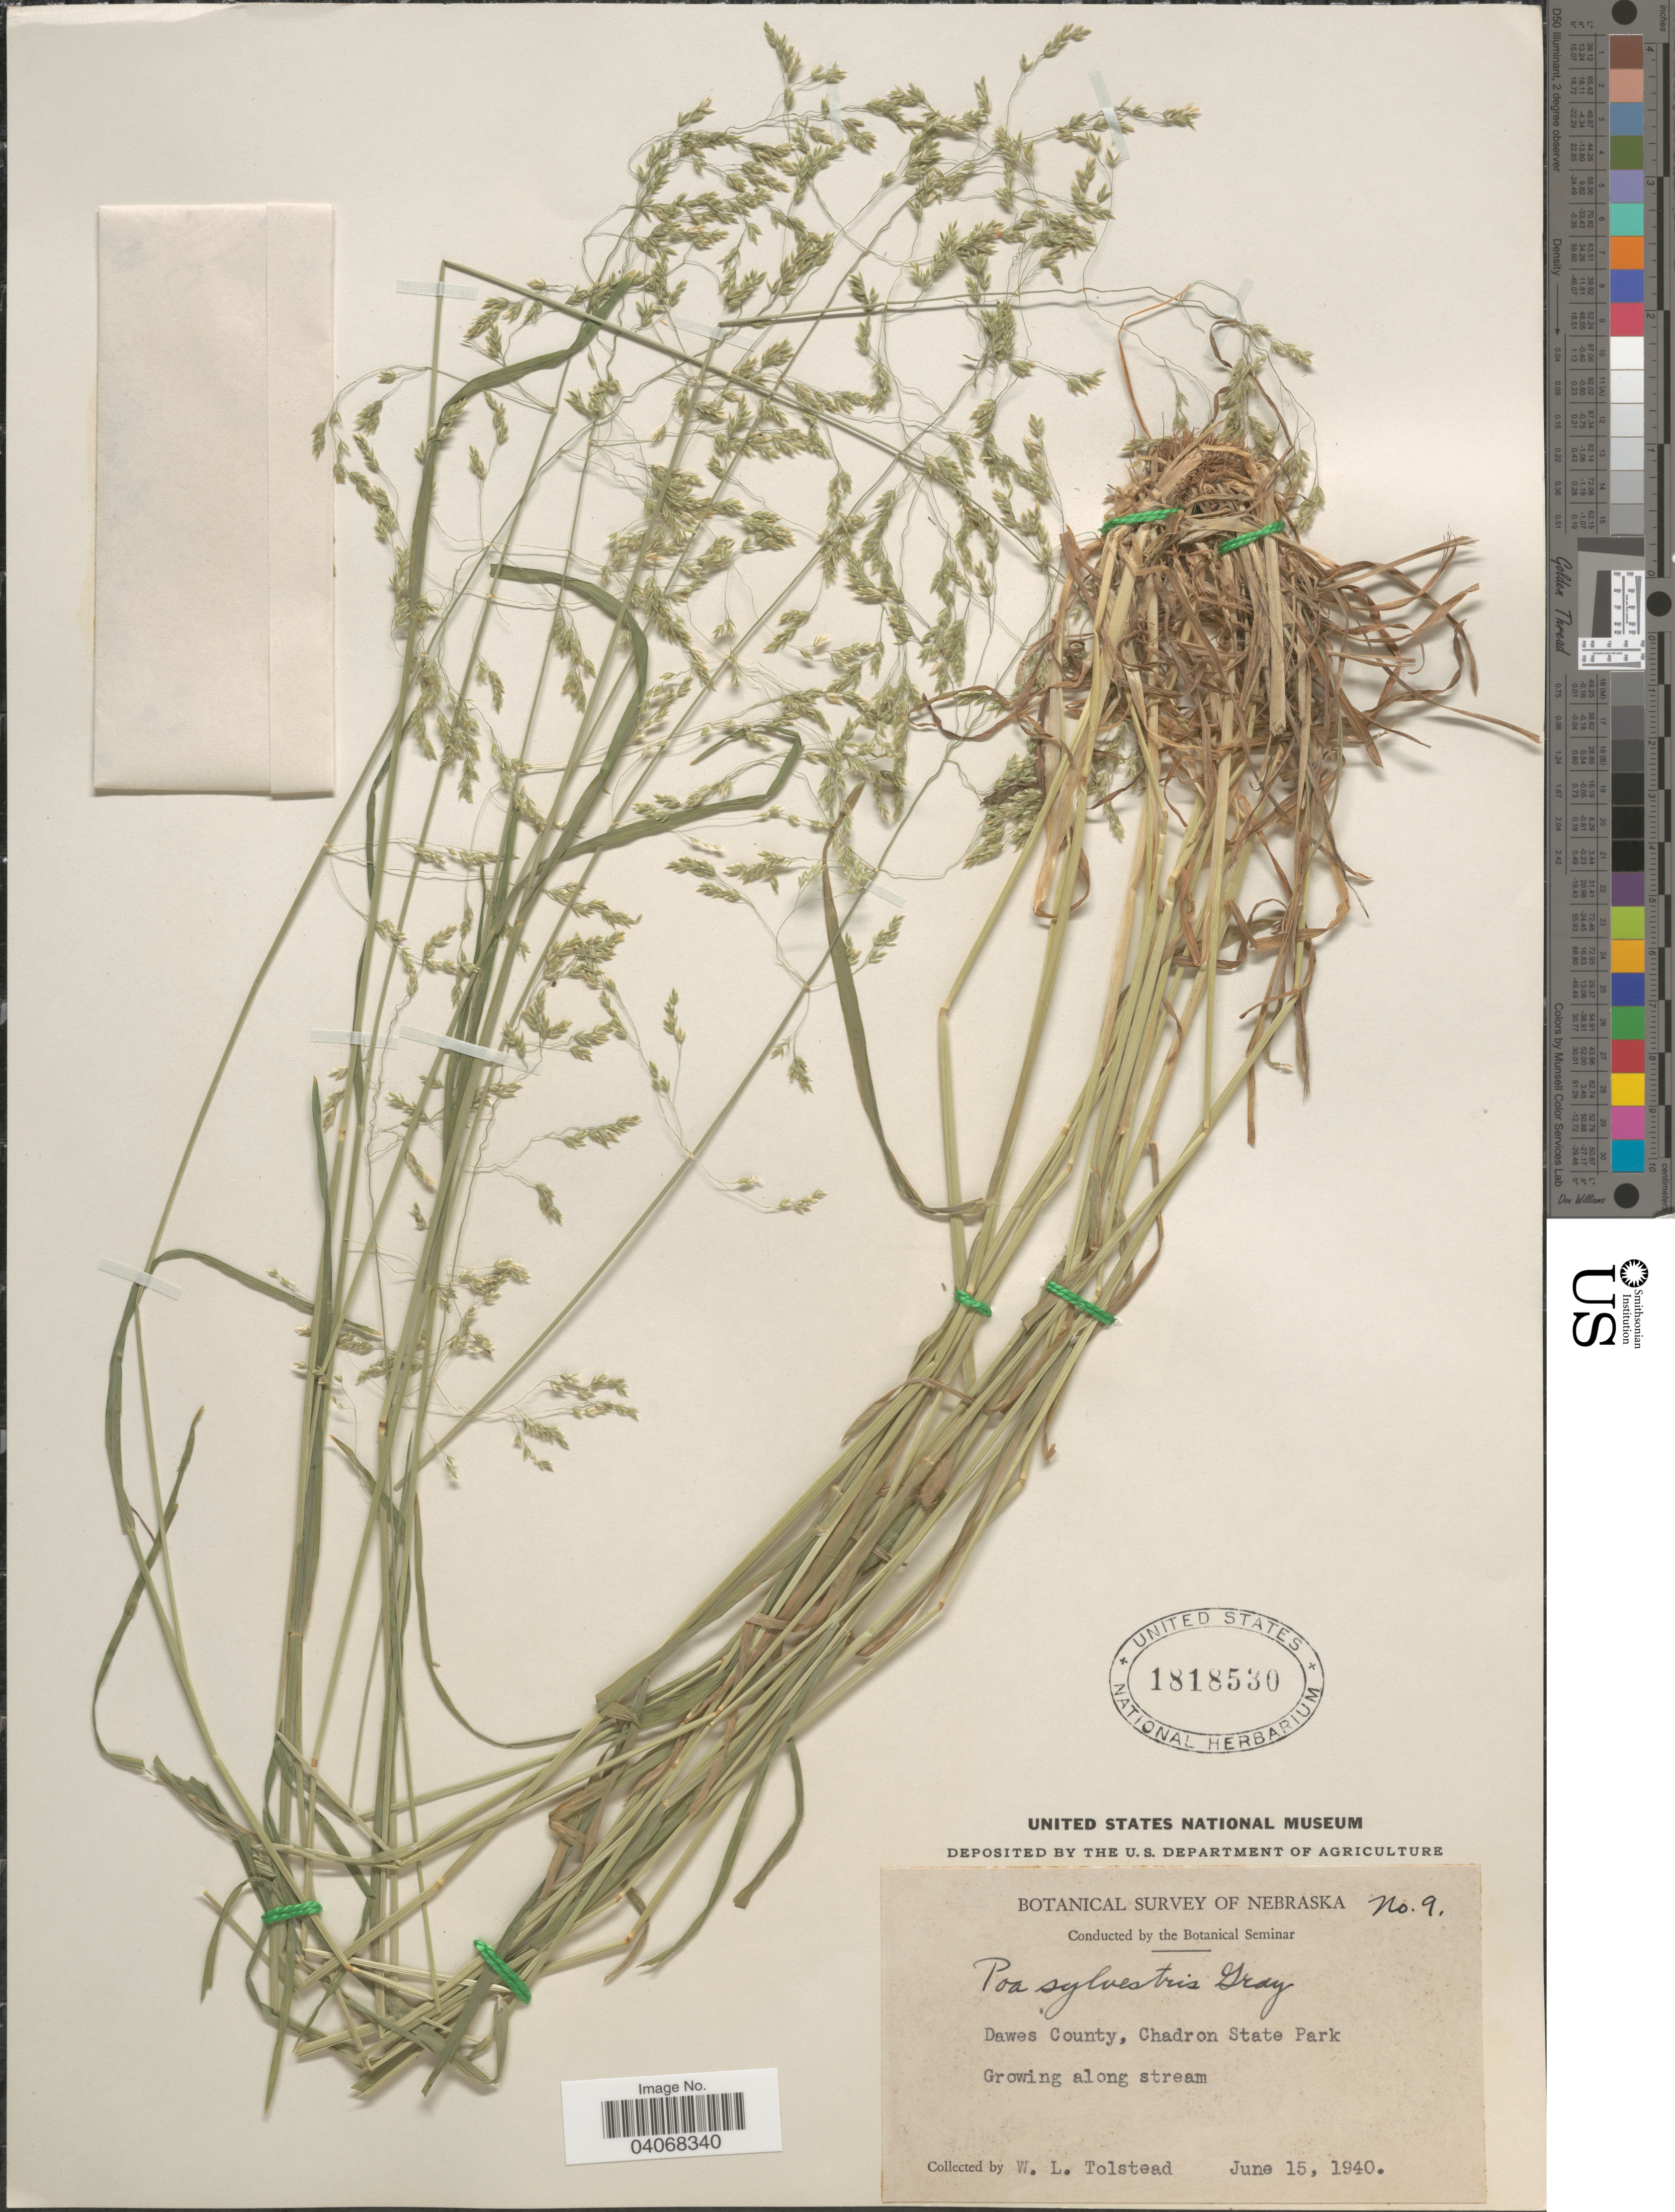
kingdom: Plantae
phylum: Tracheophyta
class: Liliopsida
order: Poales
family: Poaceae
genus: Poa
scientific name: Poa sylvestris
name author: A. Gray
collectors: W. Tolstead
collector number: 9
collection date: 1940-06-15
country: United States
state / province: Nebraska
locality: Dawes County, Chadron State Park. Growing along stream. Botanical Survey of Nebraska.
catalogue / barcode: US 1818530